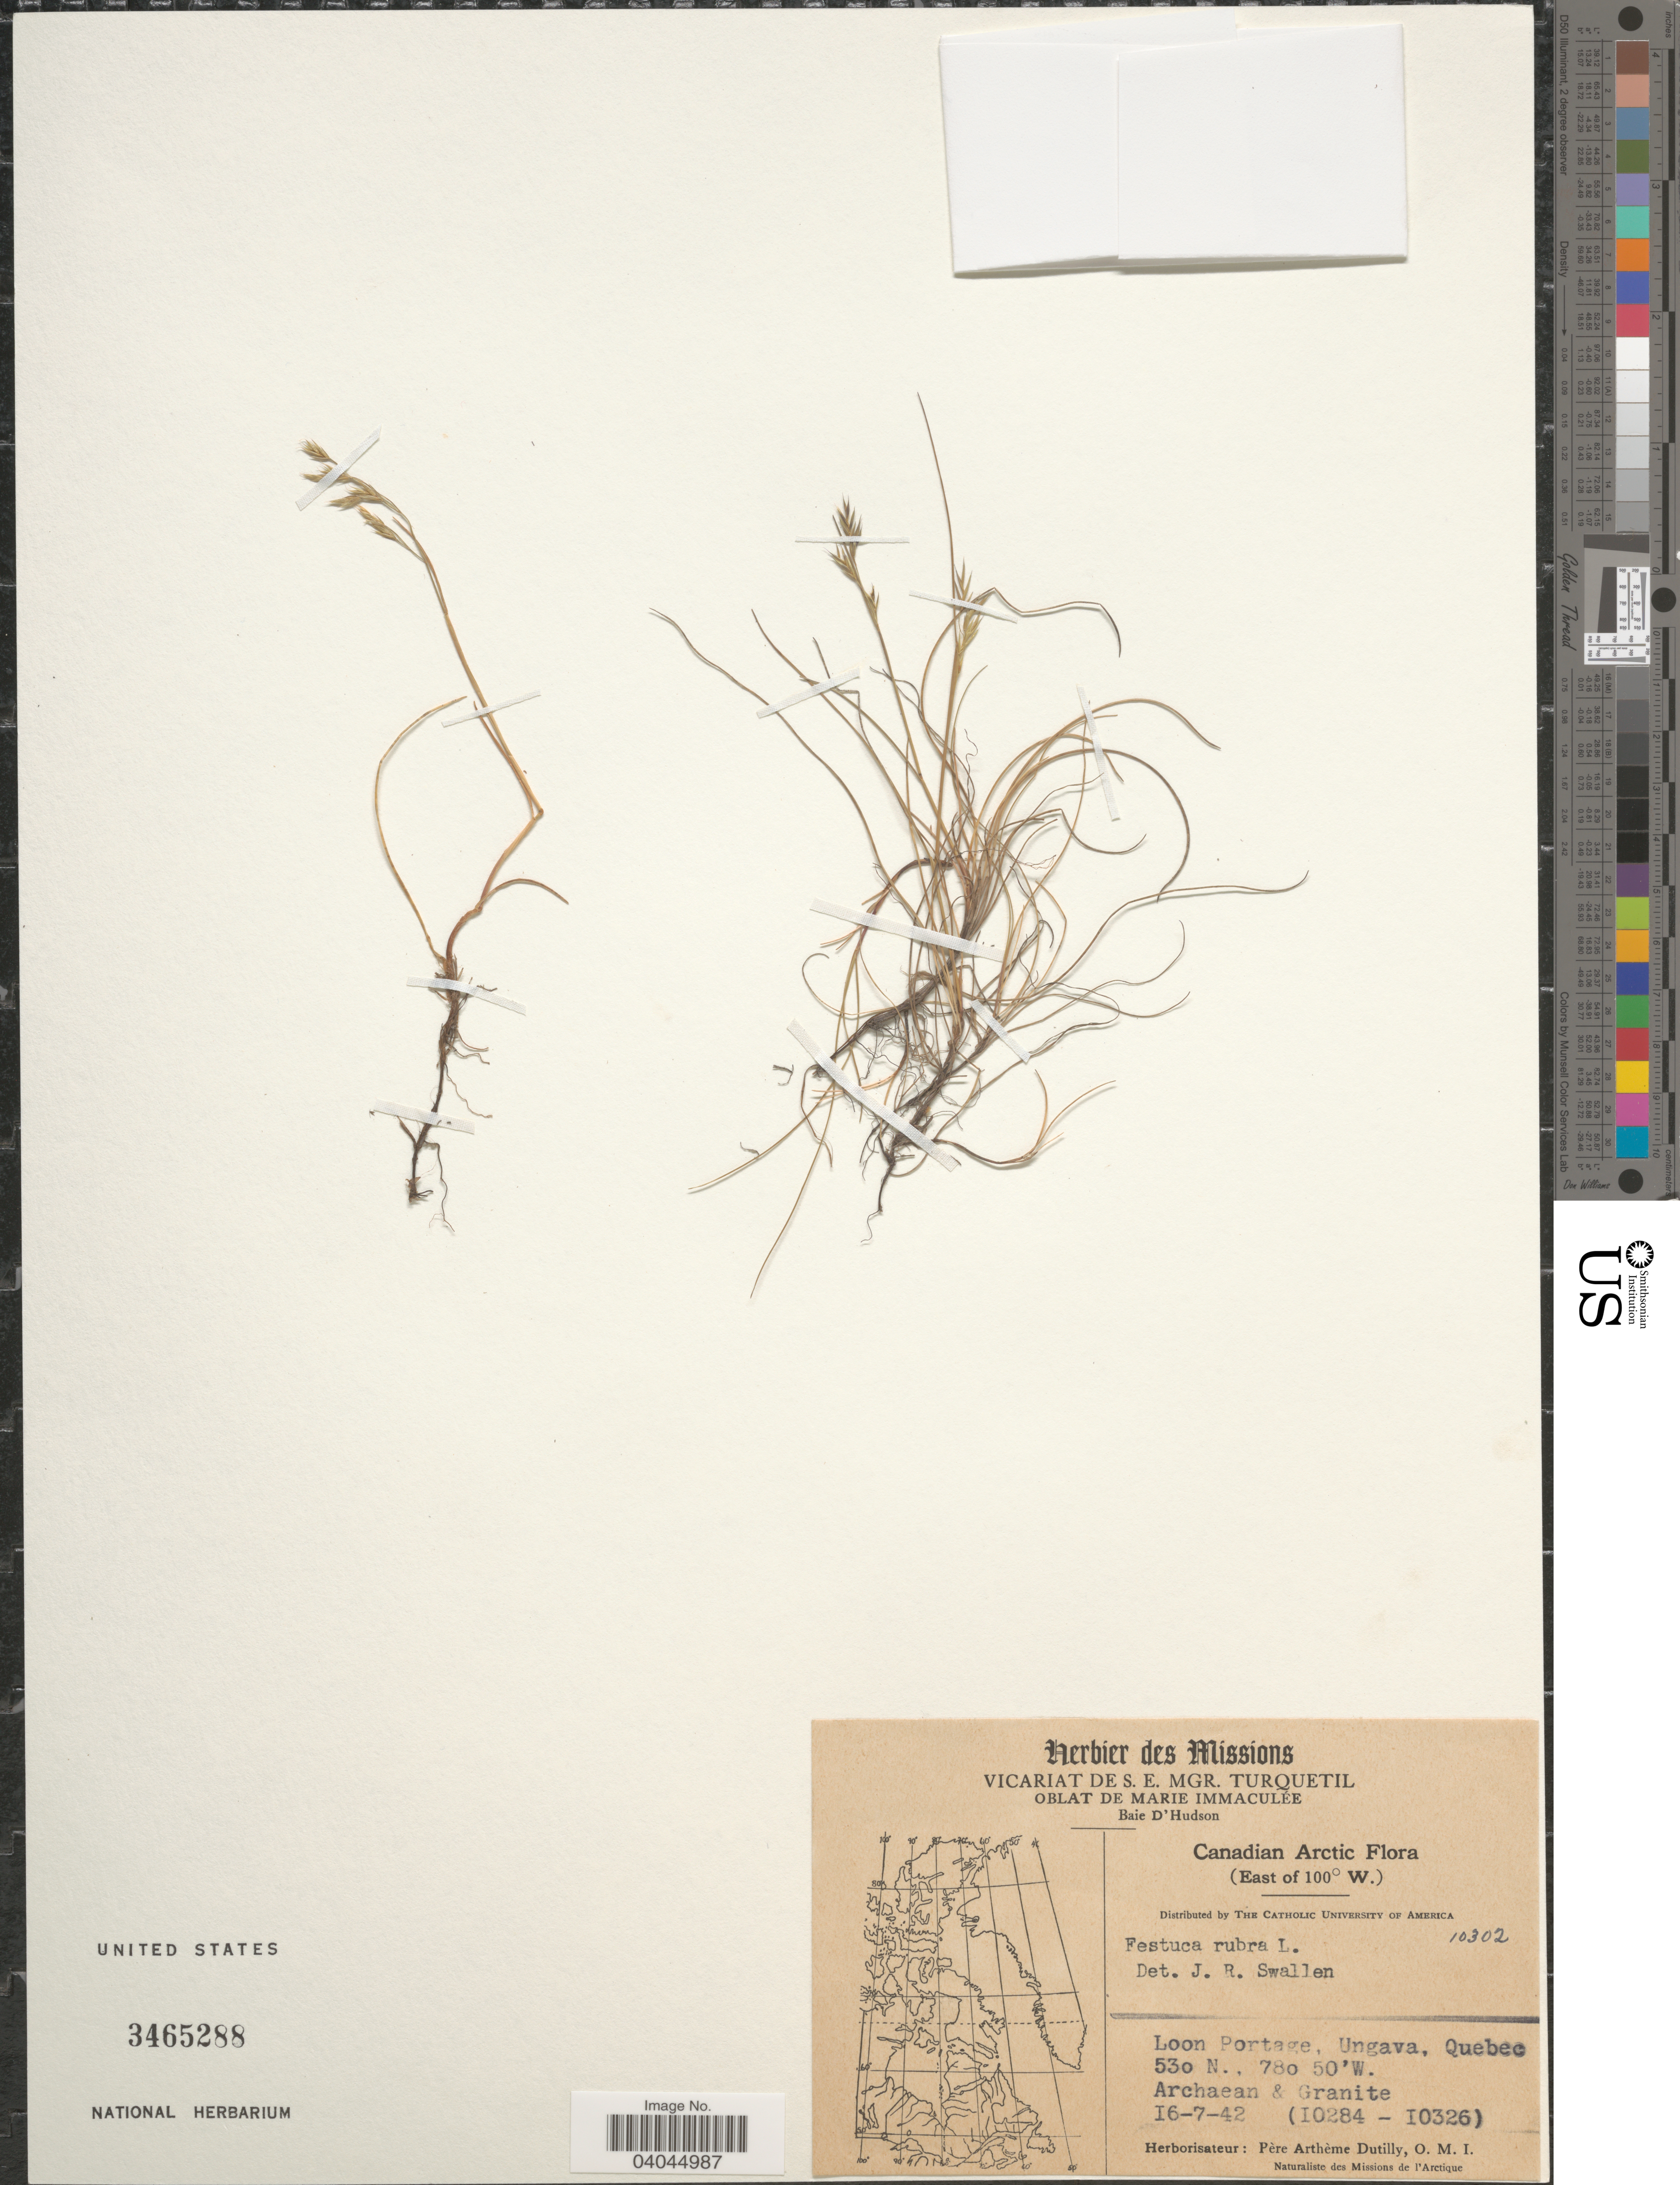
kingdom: Plantae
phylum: Tracheophyta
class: Liliopsida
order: Poales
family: Poaceae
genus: Festuca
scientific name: Festuca rubra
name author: L.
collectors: P. Dutilly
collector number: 10302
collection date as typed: Transcribed d/m/y: 16/7/42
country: Canada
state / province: Quebec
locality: Canadian Arctic. (East of 100° W.) Loon Portage, Ungava.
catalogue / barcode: US 3465288